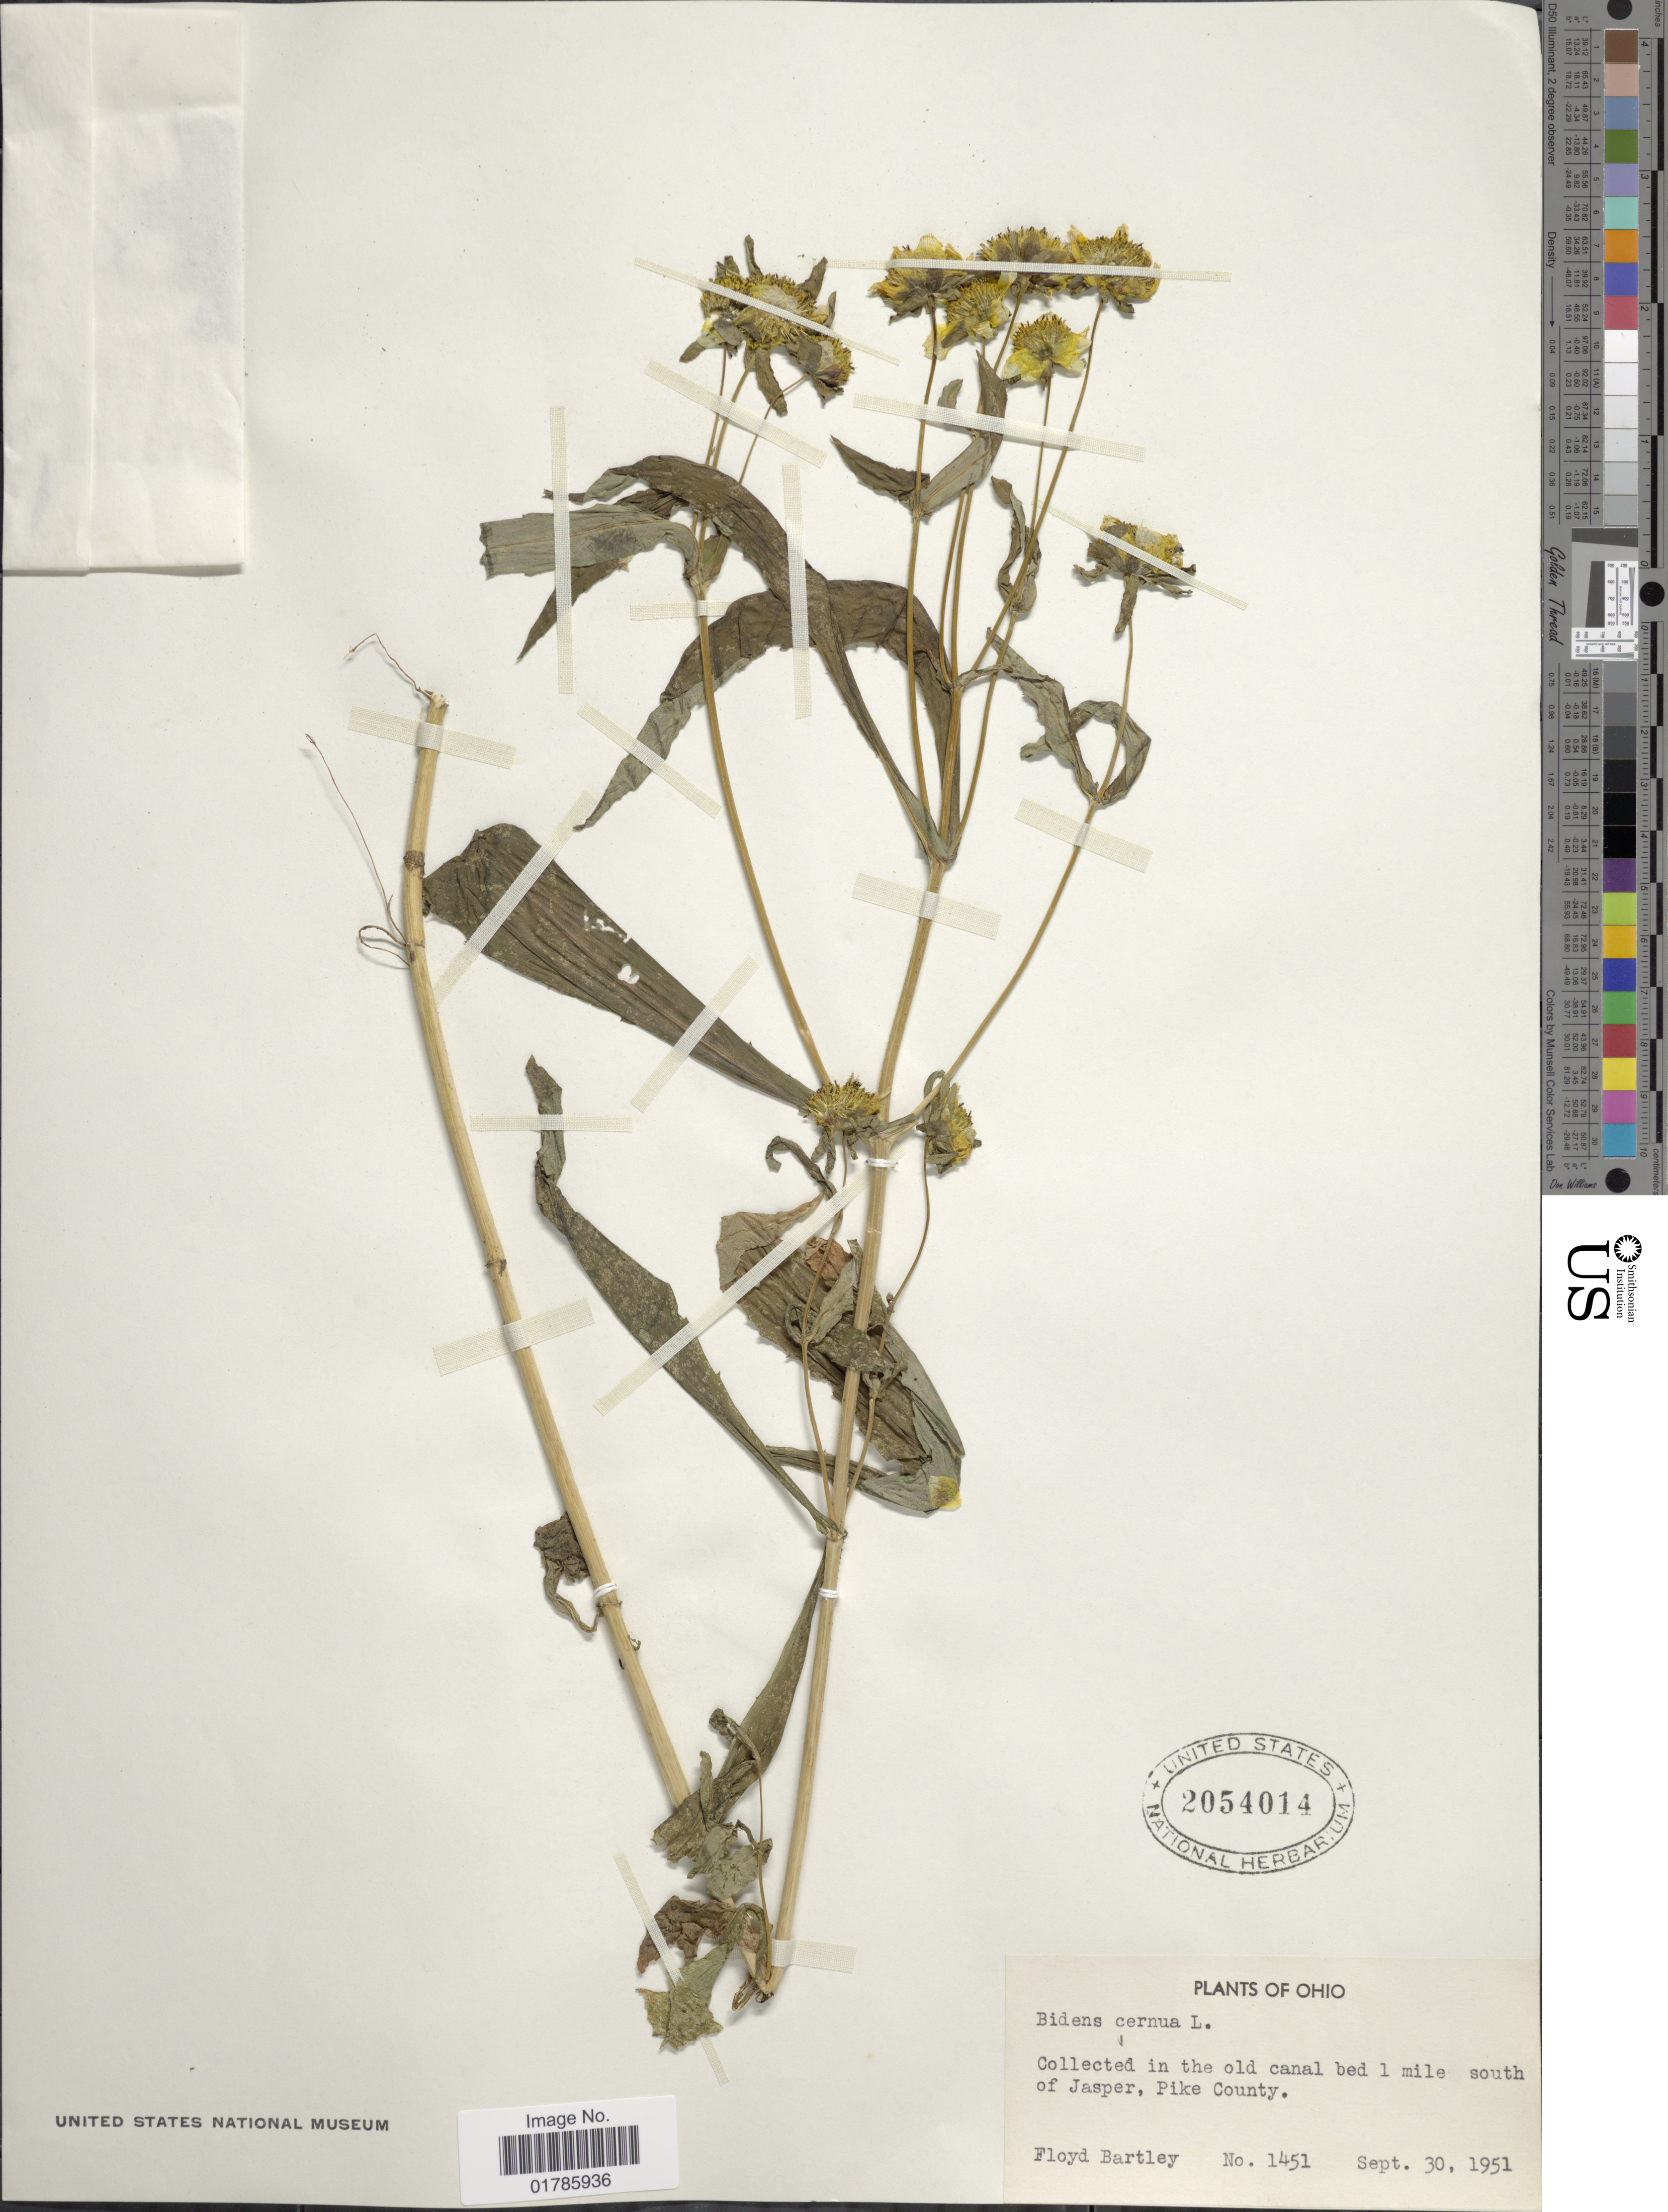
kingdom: Plantae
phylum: Tracheophyta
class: Magnoliopsida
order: Asterales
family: Asteraceae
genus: Bidens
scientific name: Bidens cernua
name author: L.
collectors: F. Bartley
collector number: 1451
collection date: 1951-09-30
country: United States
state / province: Ohio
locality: In the old canal bed 1 mile south of Jasper, Pike County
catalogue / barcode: US 2054014